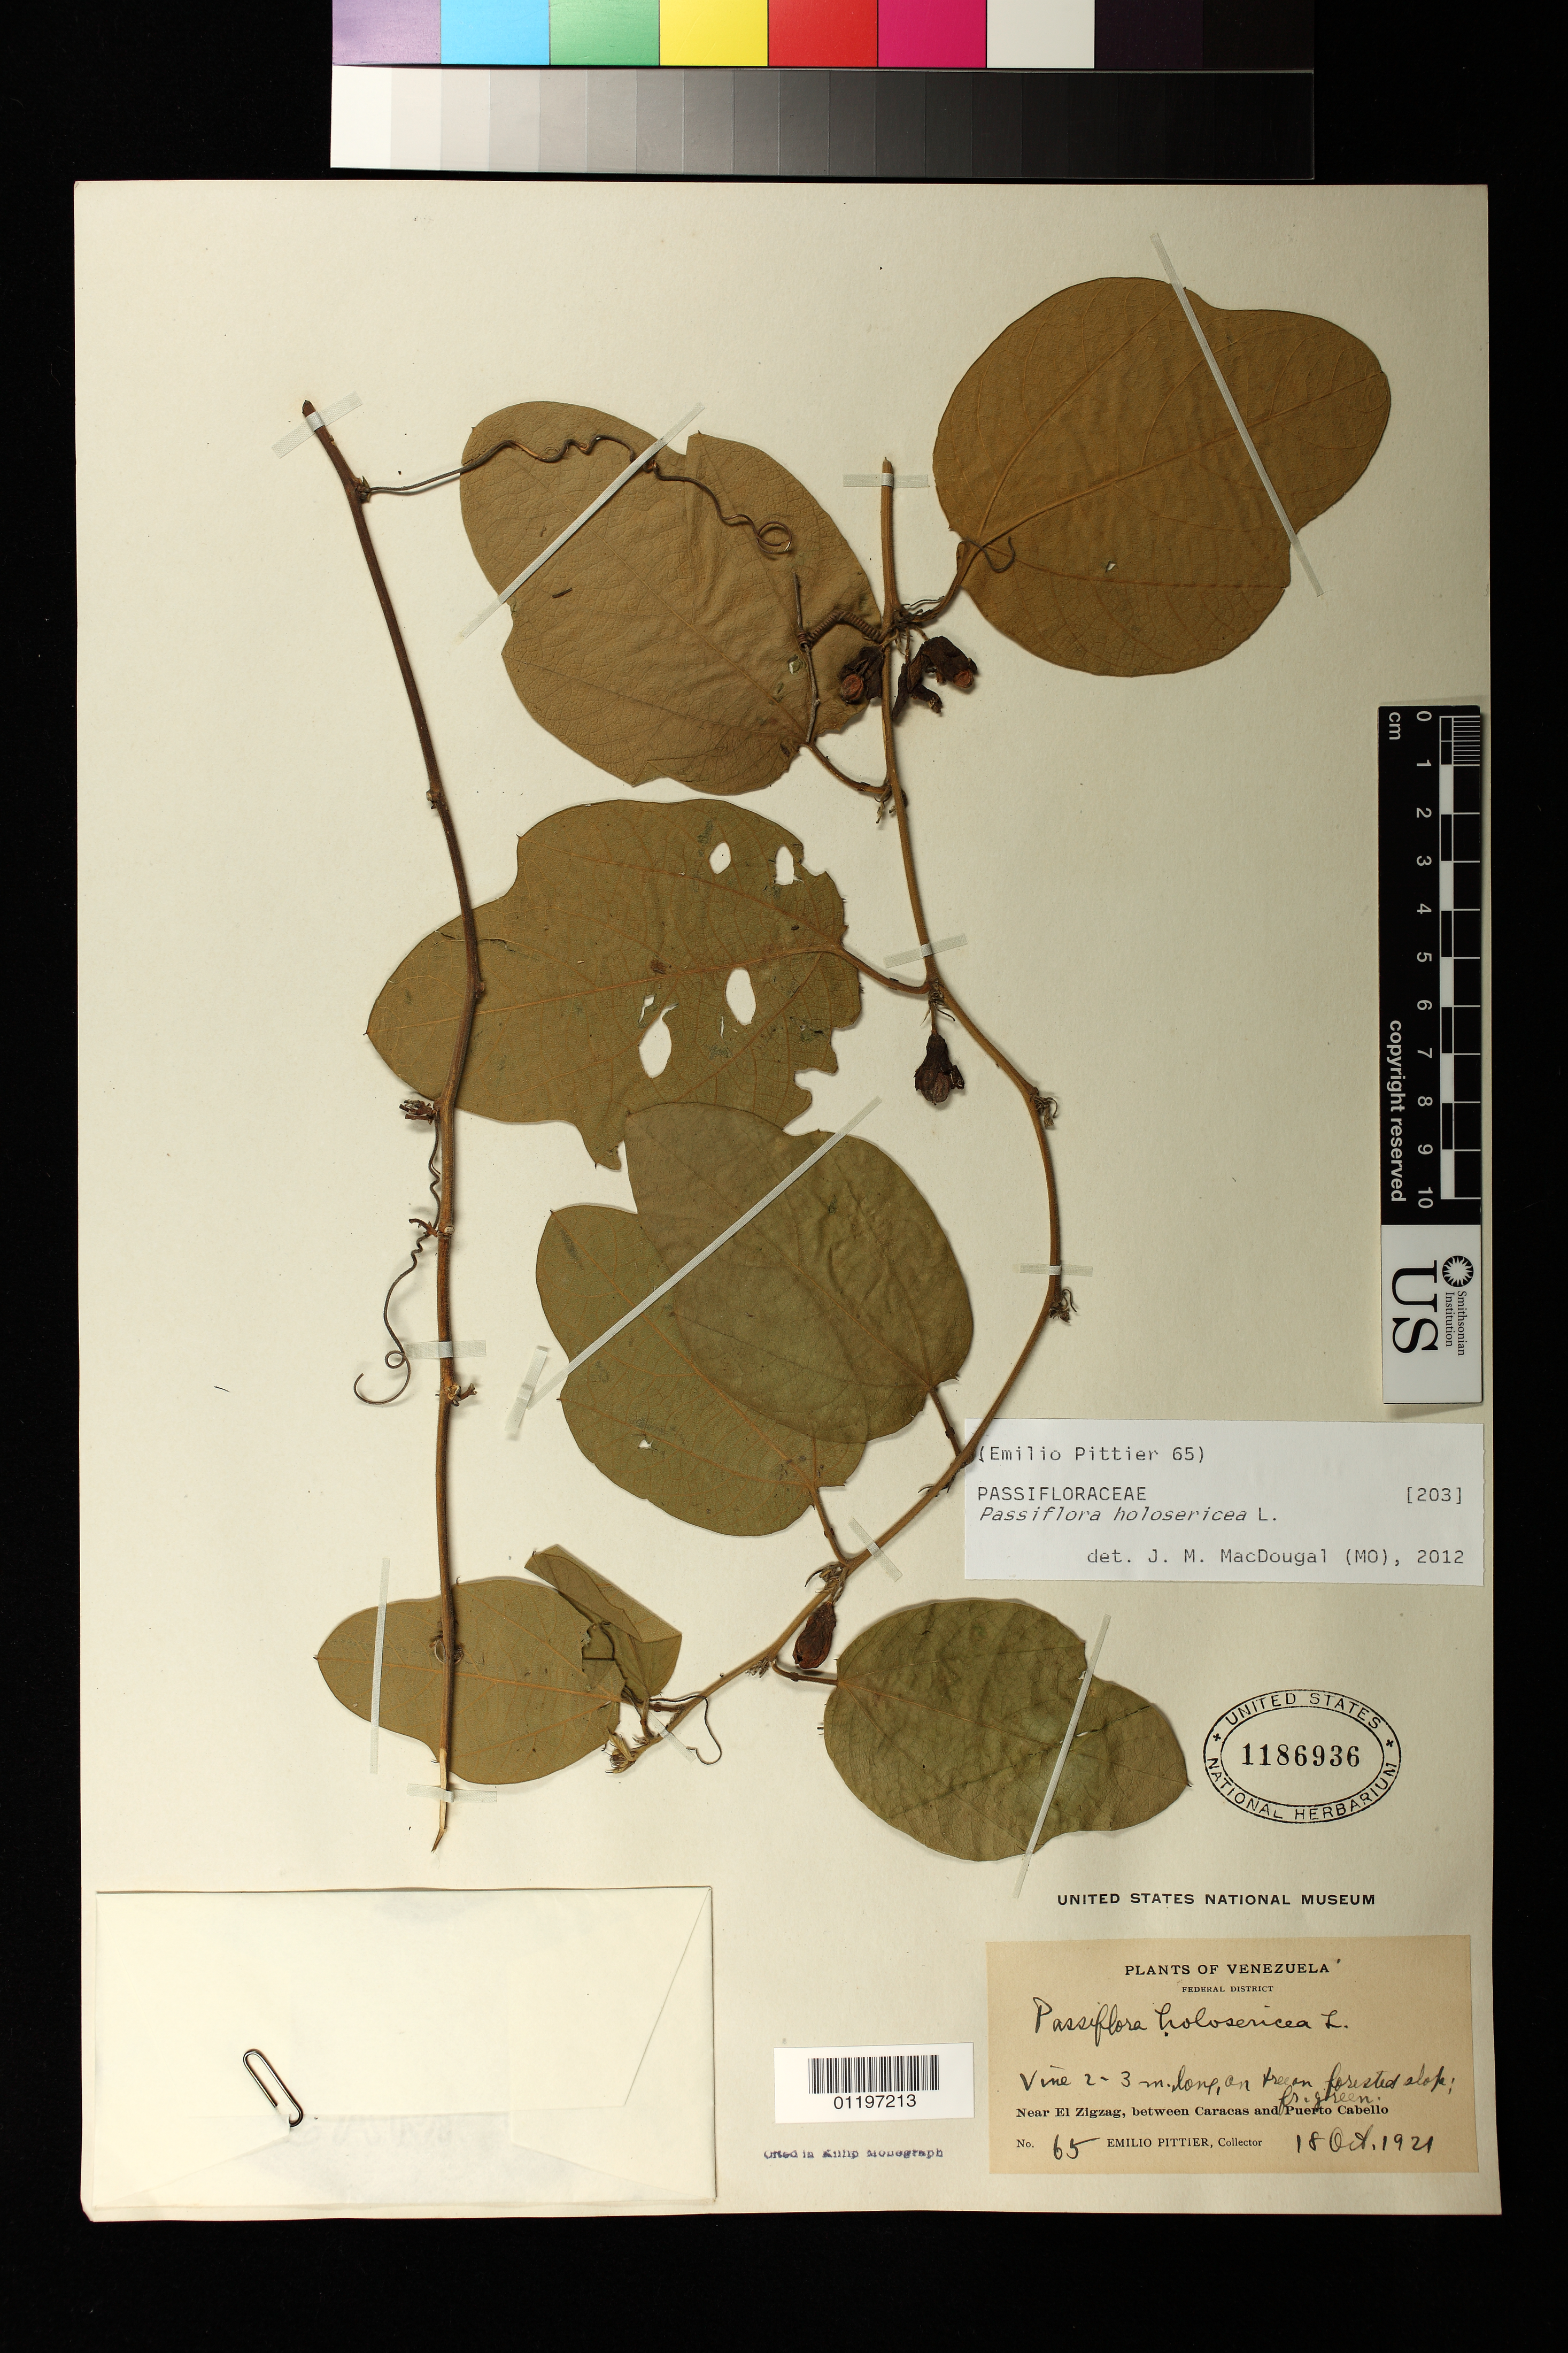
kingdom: Plantae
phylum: Tracheophyta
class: Magnoliopsida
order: Malpighiales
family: Passifloraceae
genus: Passiflora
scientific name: Passiflora holosericea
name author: L.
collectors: E. Pittier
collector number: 65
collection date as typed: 18 Oct 1921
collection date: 1921-10-18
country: Venezuela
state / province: Distrito Federal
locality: Federal District: Near El Zigzag, between Caracas and Puerto Cabello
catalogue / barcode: US 1186936